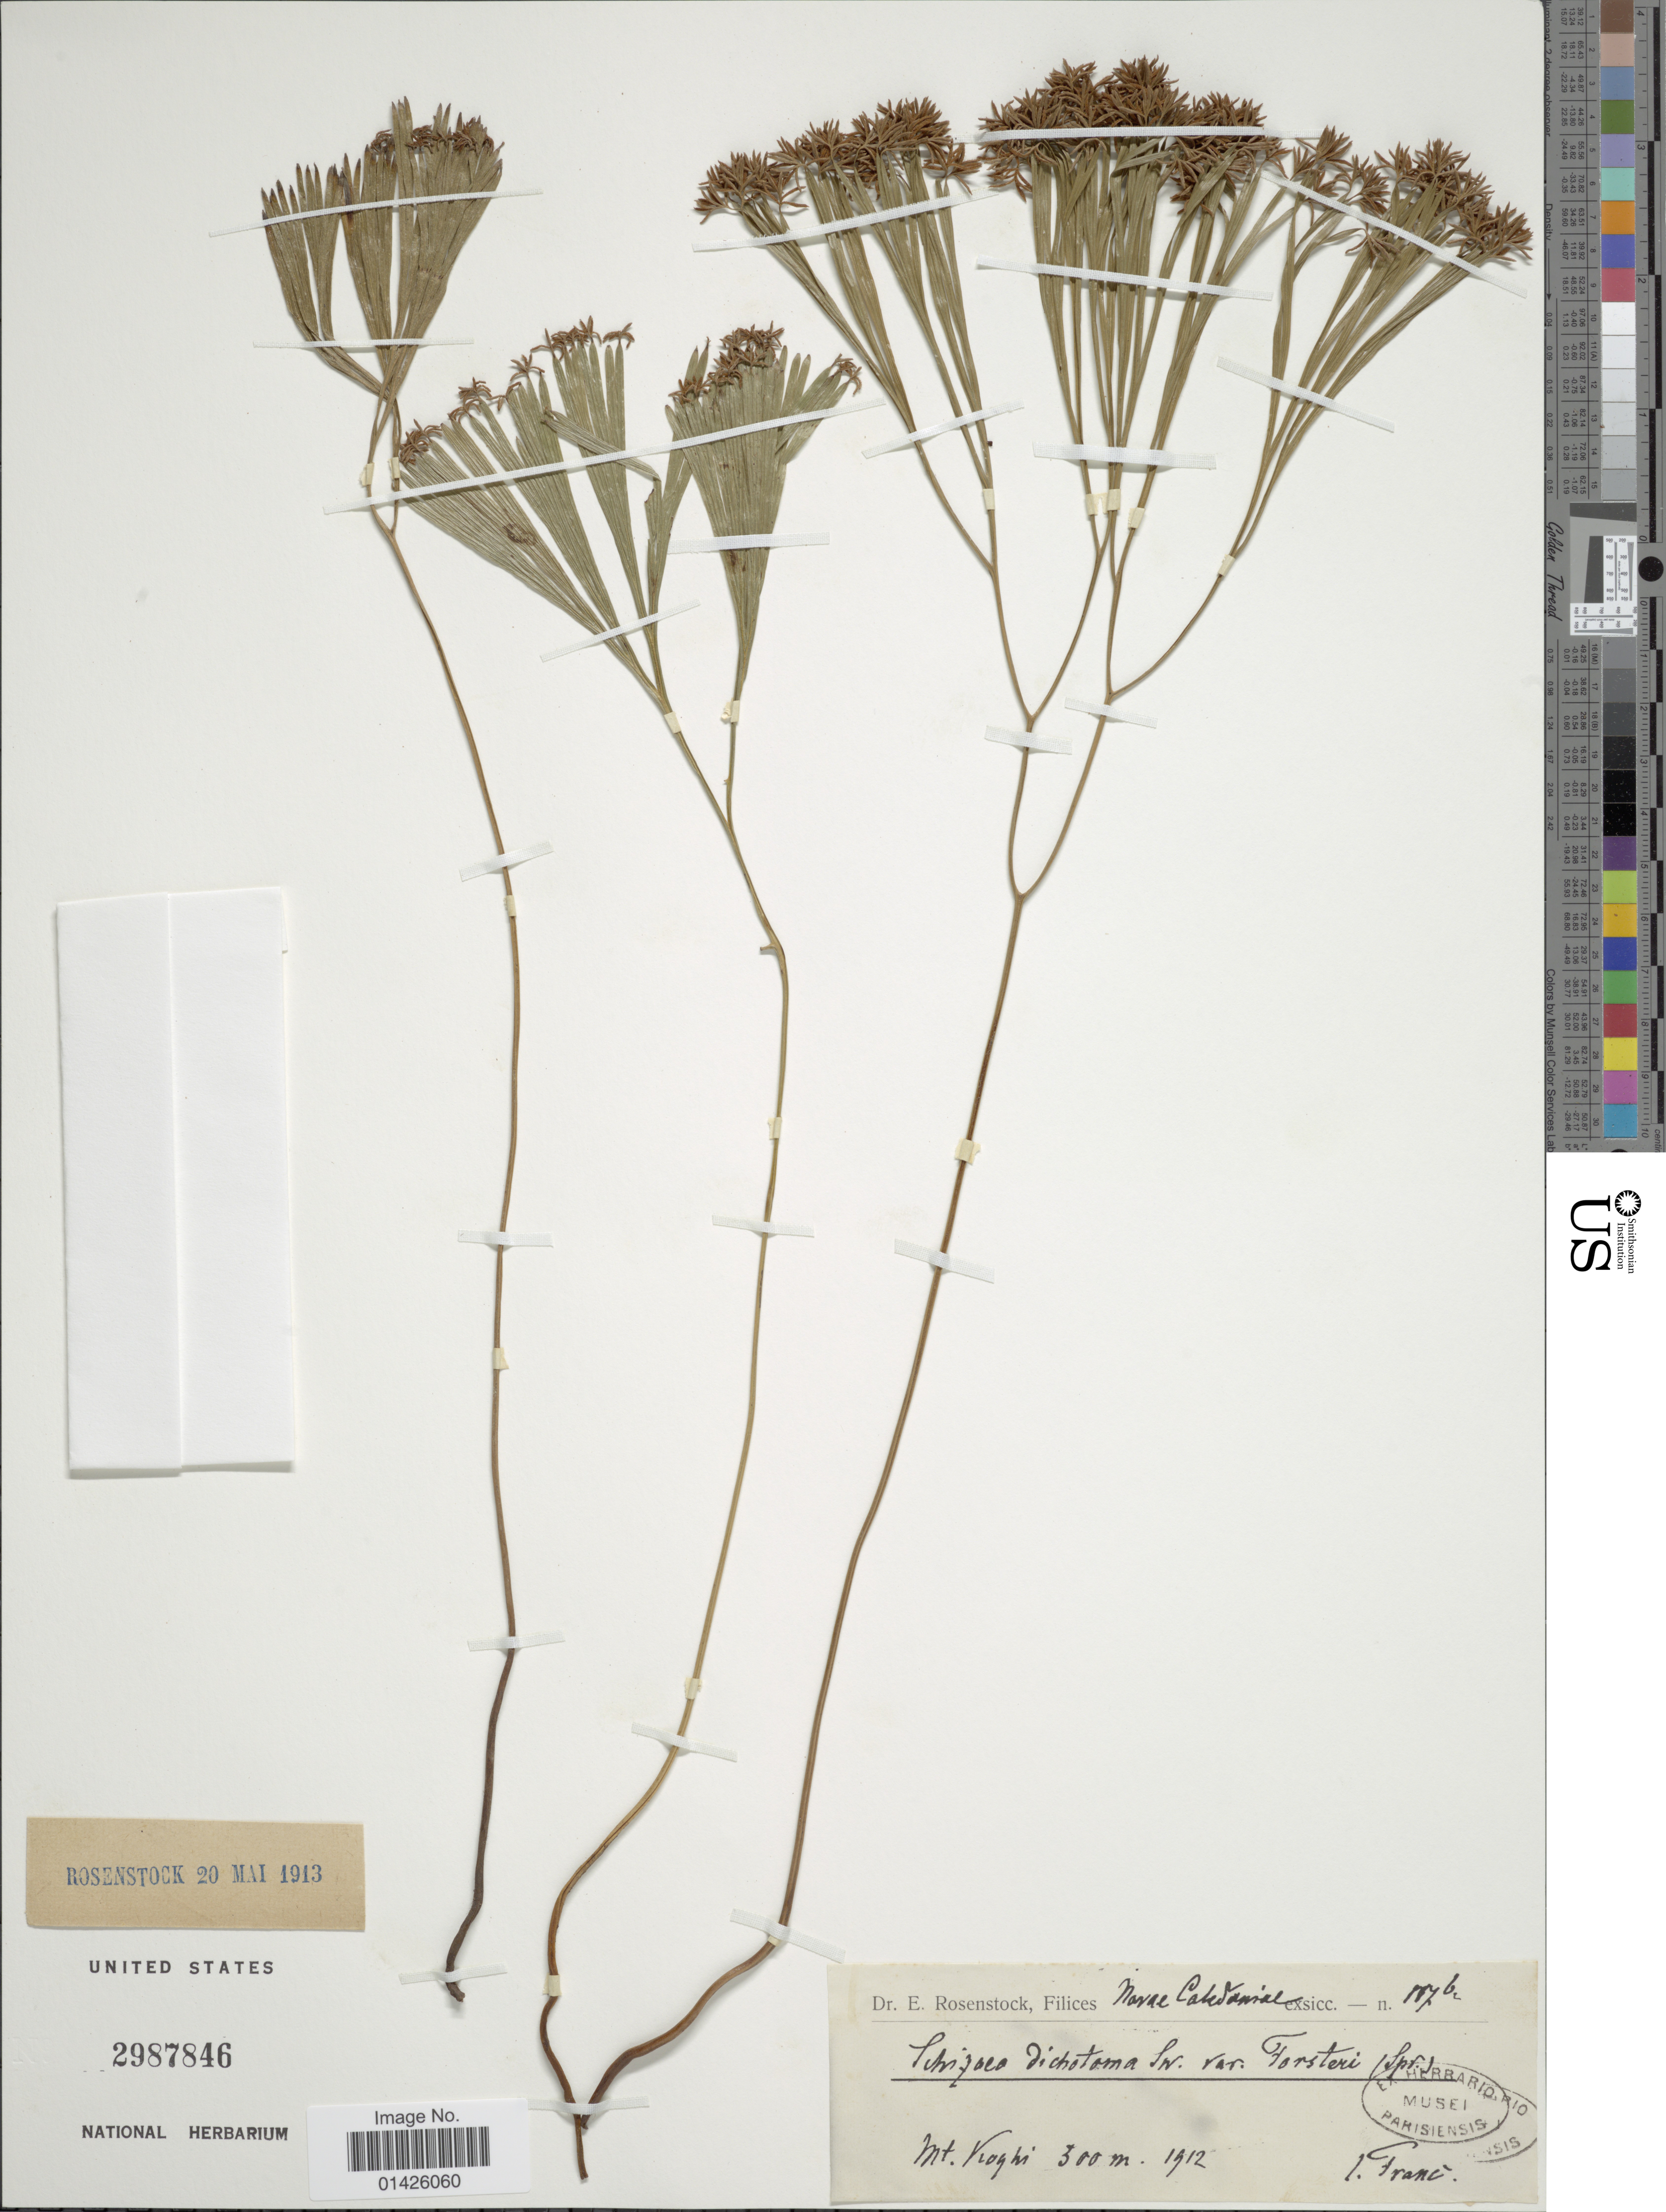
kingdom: Plantae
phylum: Tracheophyta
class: Polypodiopsida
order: Schizaeales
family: Schizaeaceae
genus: Schizaea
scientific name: Schizaea dichotoma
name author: (L.) J. Sm.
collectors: I. Franc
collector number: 117b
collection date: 1912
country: New Caledonia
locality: Mt Koghi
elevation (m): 300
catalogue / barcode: US 2987846